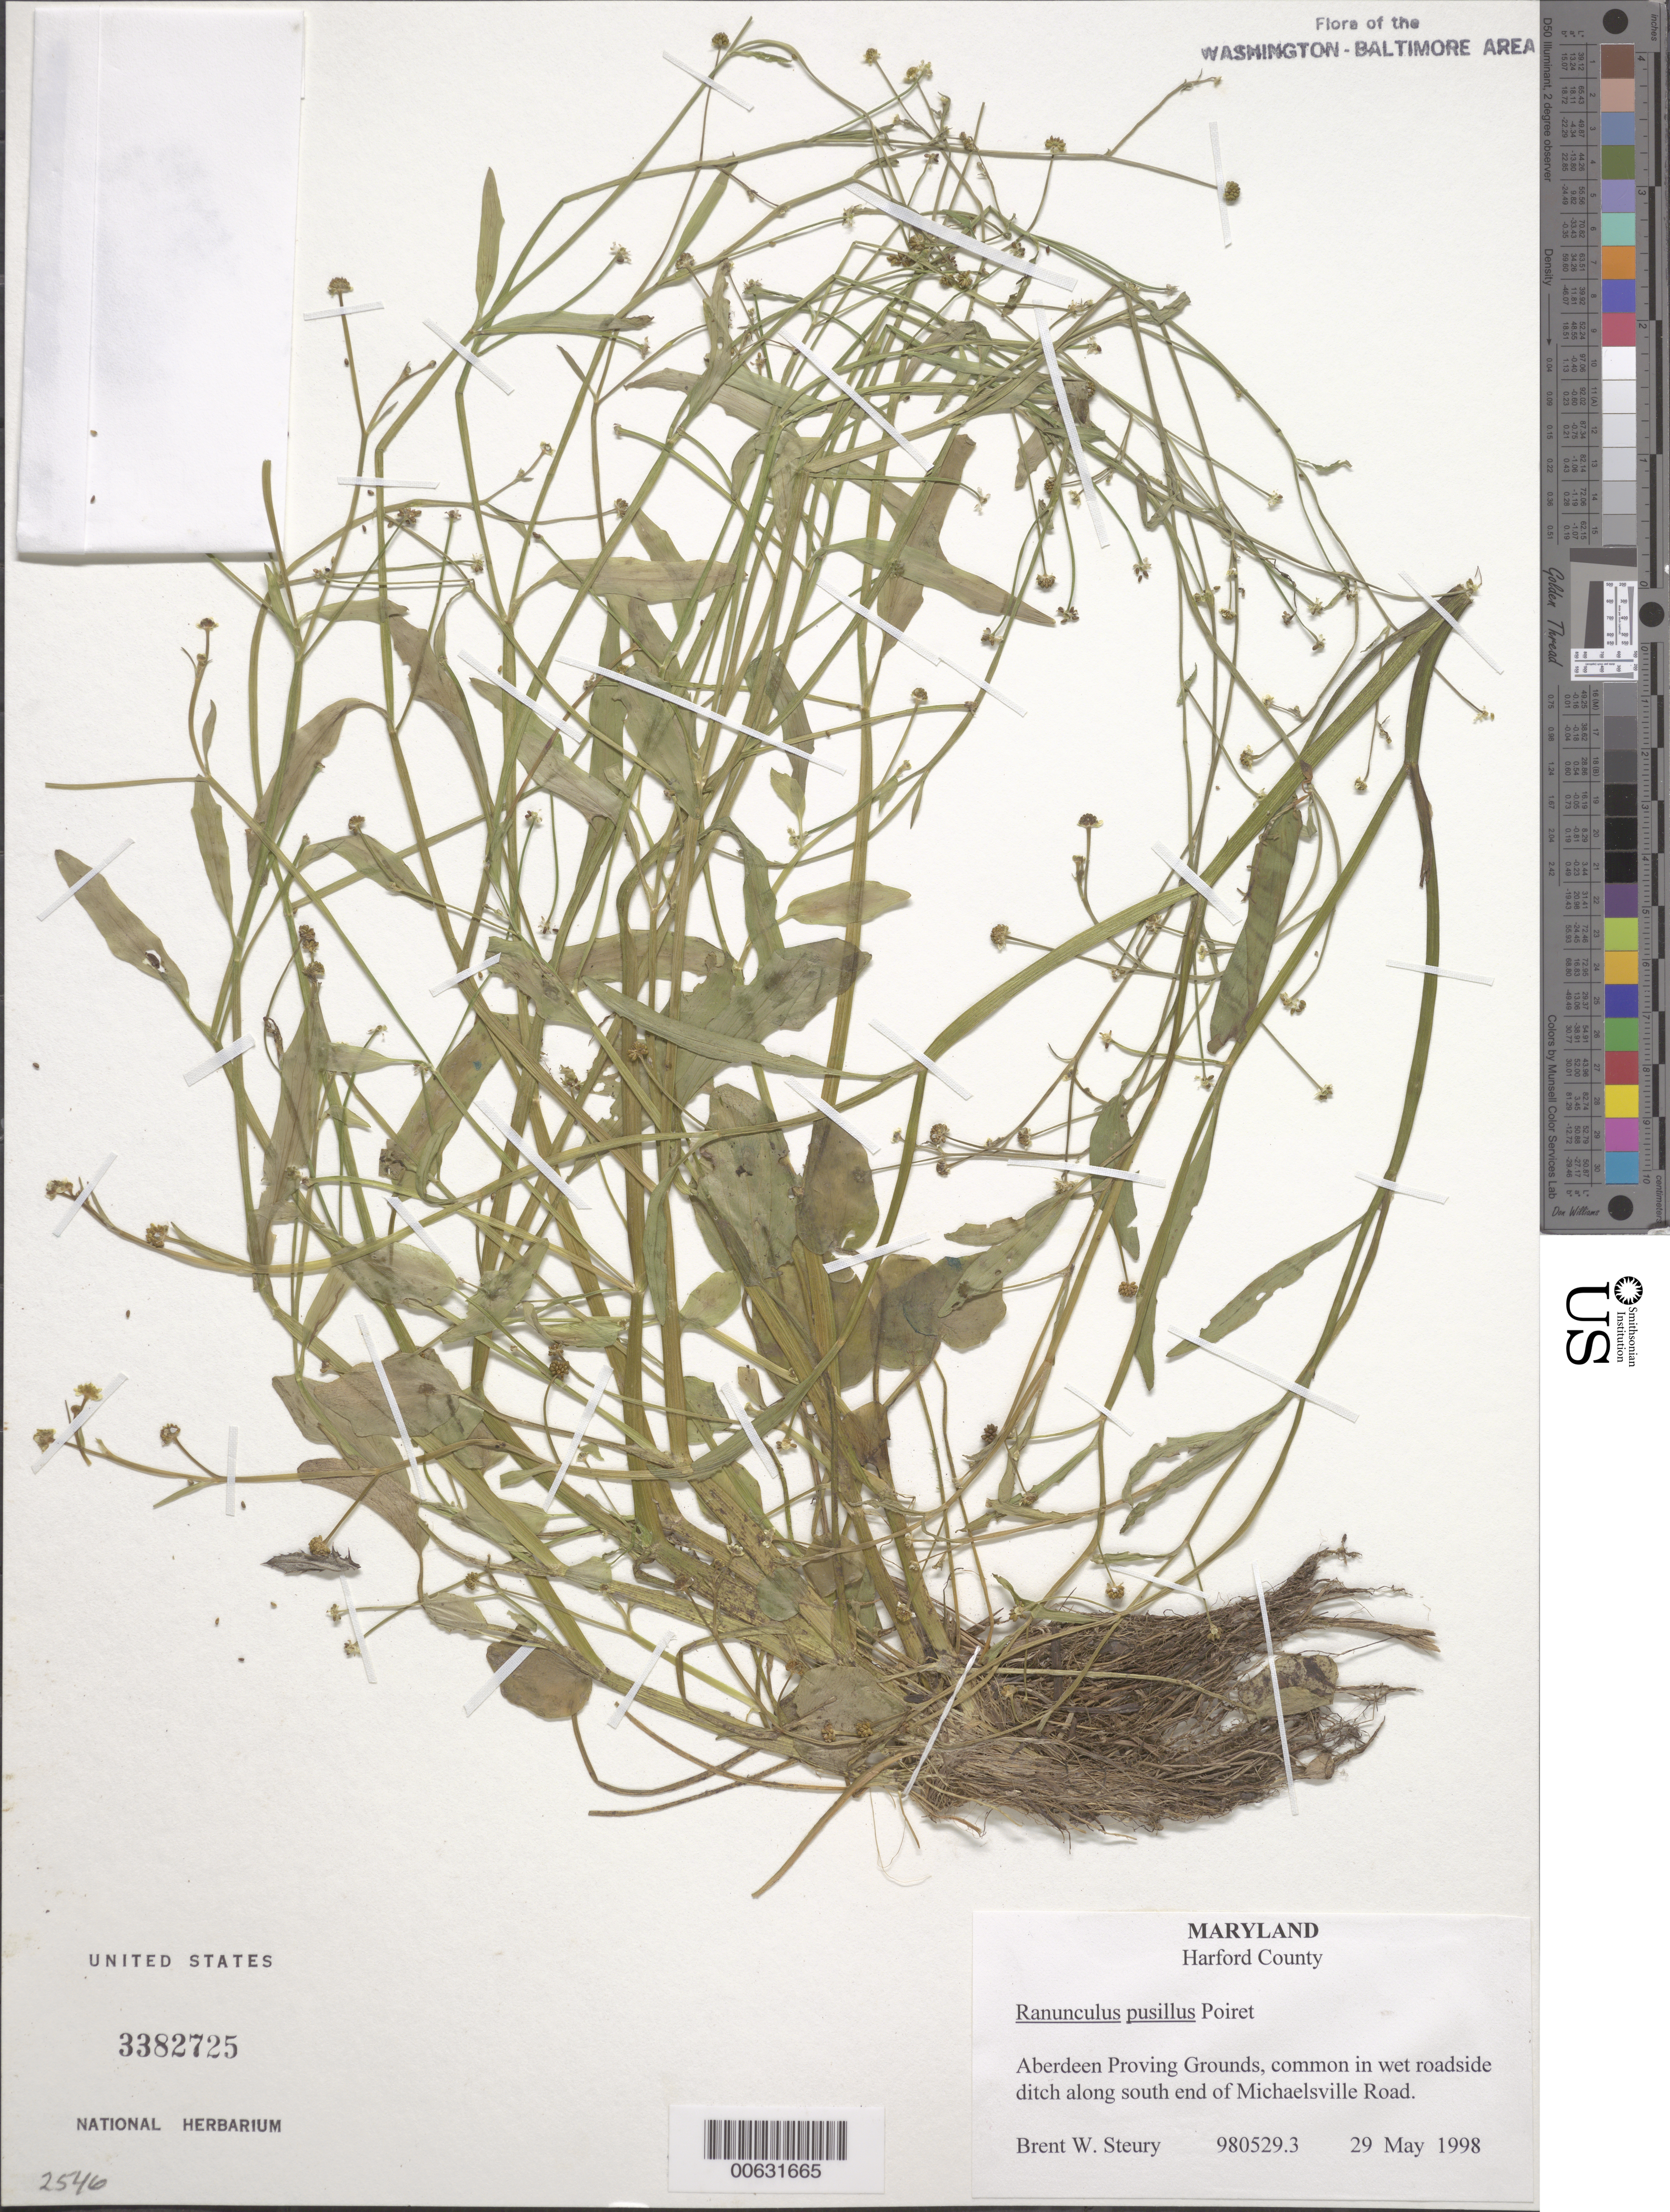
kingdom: Plantae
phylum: Tracheophyta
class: Magnoliopsida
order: Ranunculales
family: Ranunculaceae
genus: Ranunculus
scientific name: Ranunculus pusillus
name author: Poir.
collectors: B. Steury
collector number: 980529.3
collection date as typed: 29 May 1998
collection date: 1998-05-29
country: United States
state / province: Maryland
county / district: Harford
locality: Aberdeen Proving Grounds, along south end of Michaelsville Road.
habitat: In wet roadside ditch.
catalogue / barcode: US 3382725